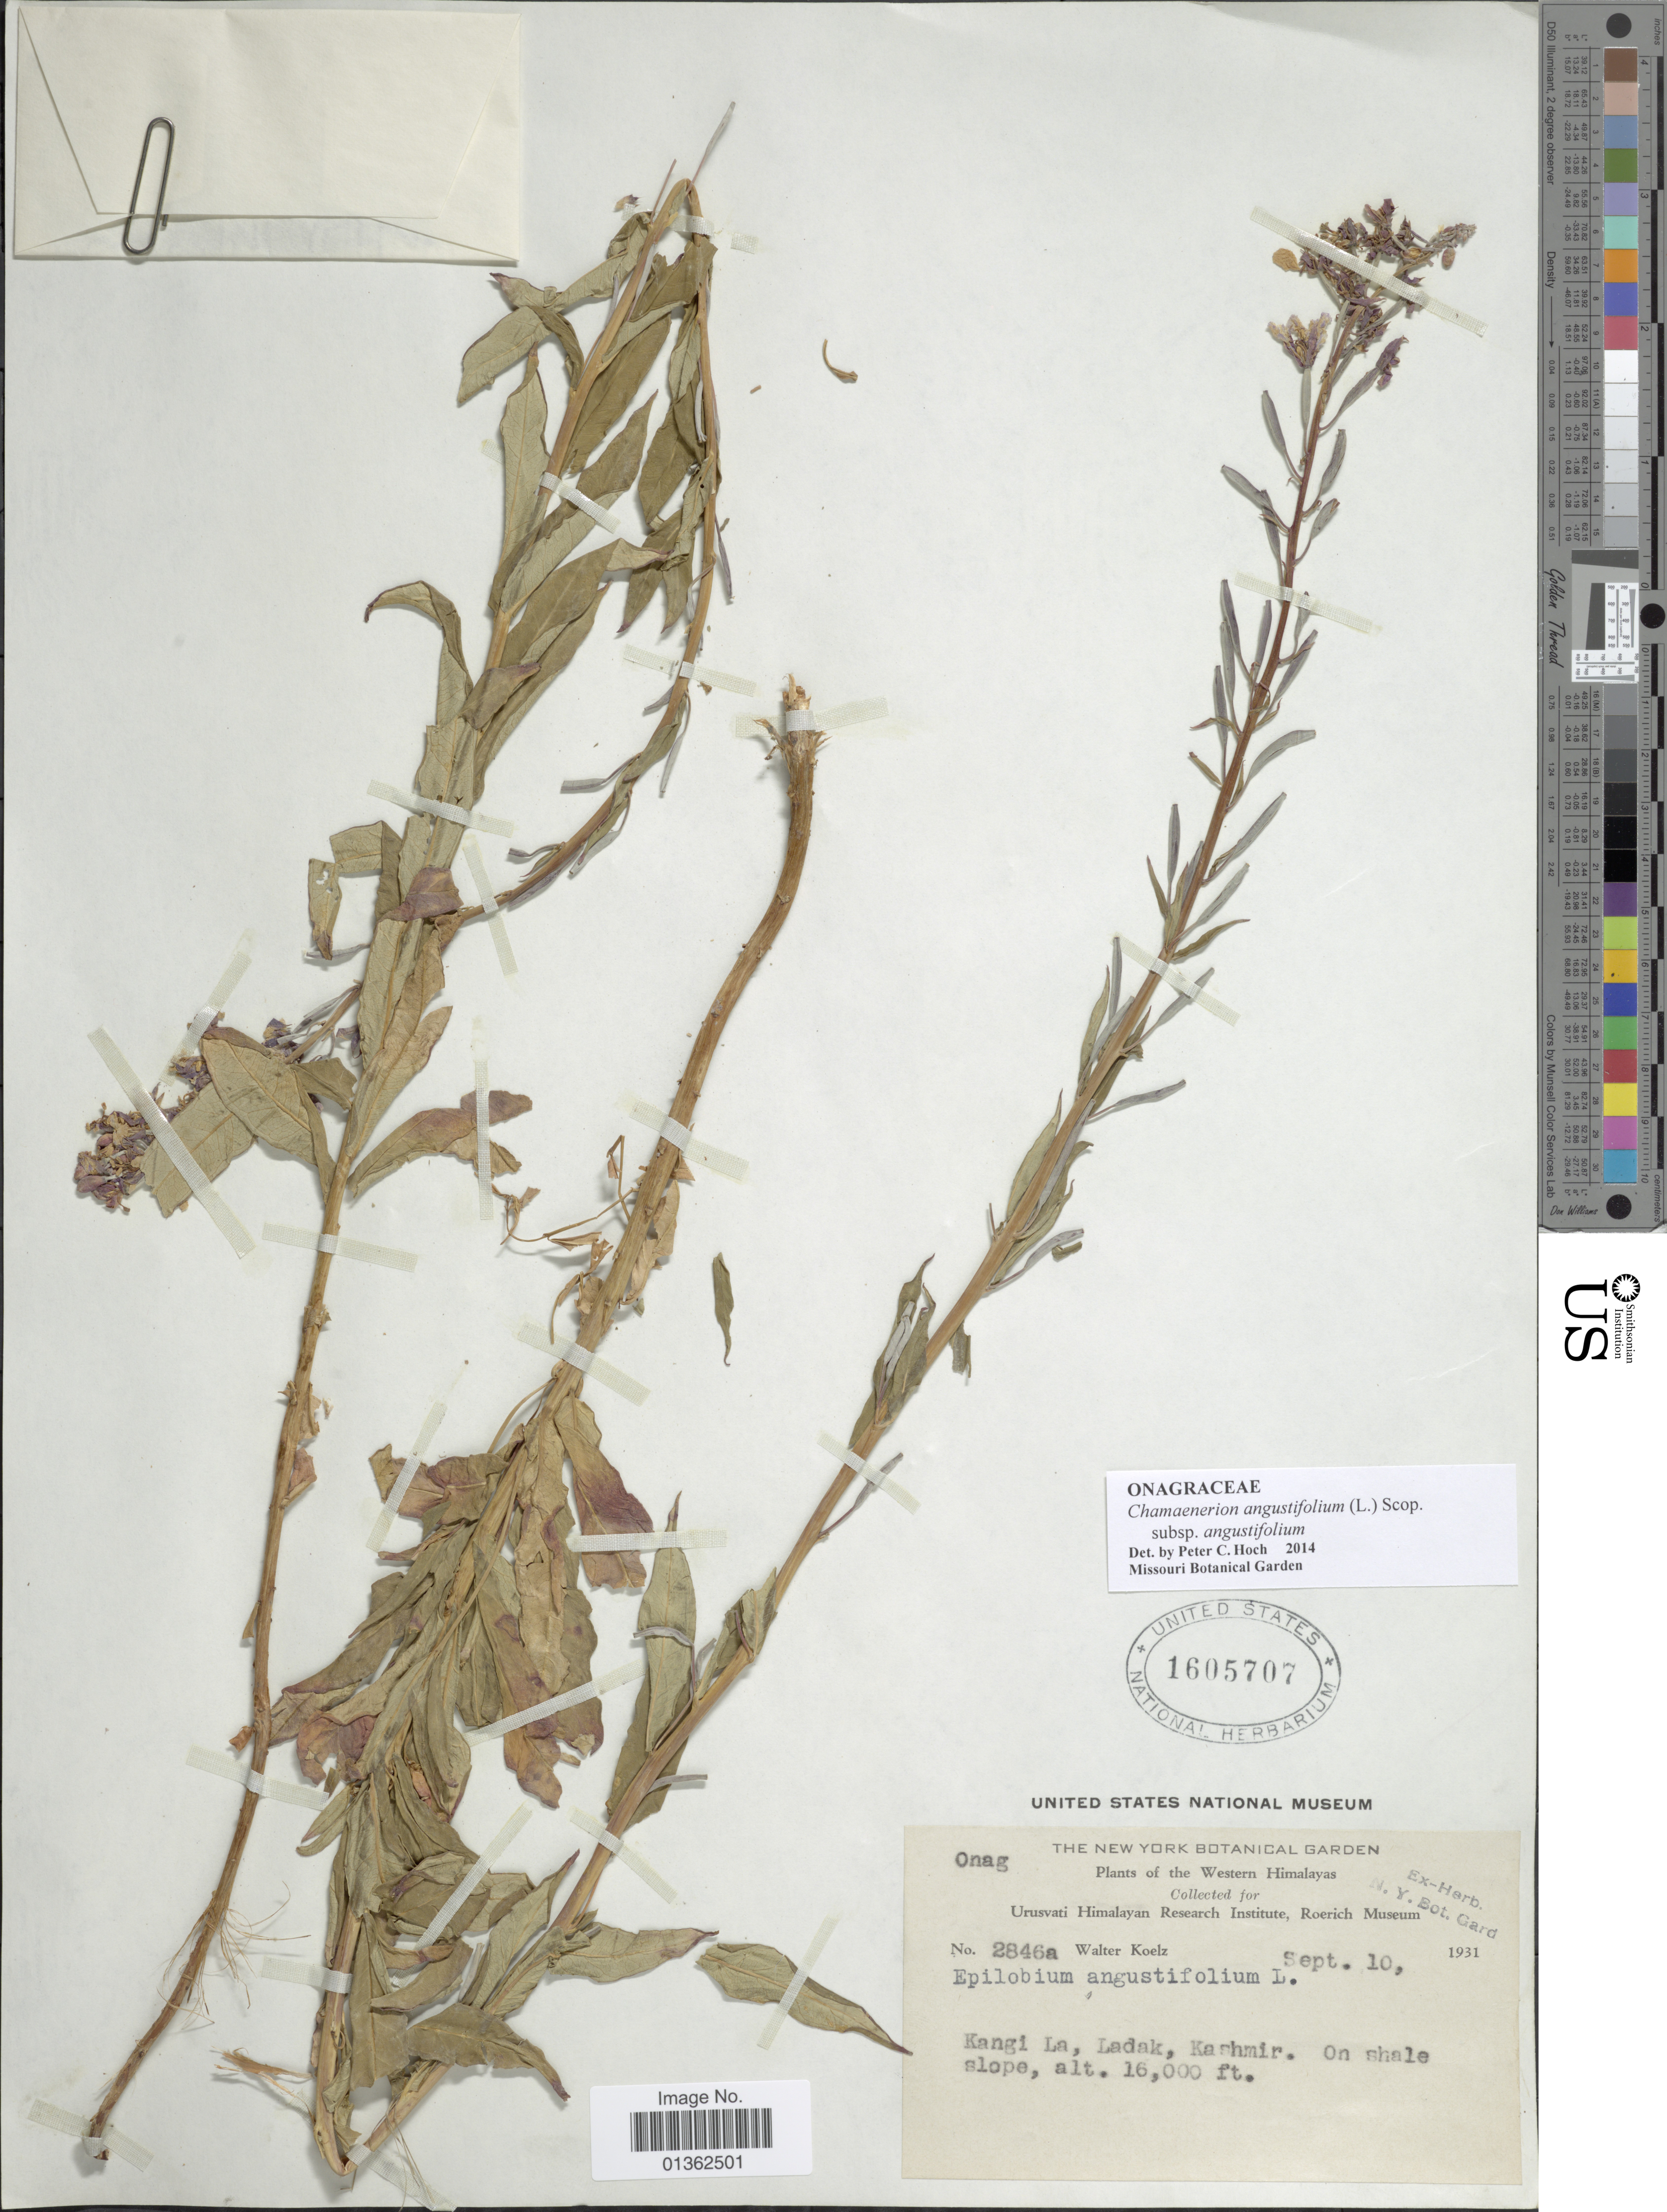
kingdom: Plantae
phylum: Tracheophyta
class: Magnoliopsida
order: Myrtales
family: Onagraceae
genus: Chamaenerion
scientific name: Chamaenerion angustifolium subsp. angustifolium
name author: (L.) Scop.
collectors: W. N. Koelz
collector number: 2846a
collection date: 1931-09-10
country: India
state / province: Ladakh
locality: Western Himalayas. Kangi La, Ladak, Kashmir.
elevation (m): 4877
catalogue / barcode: US 1605707